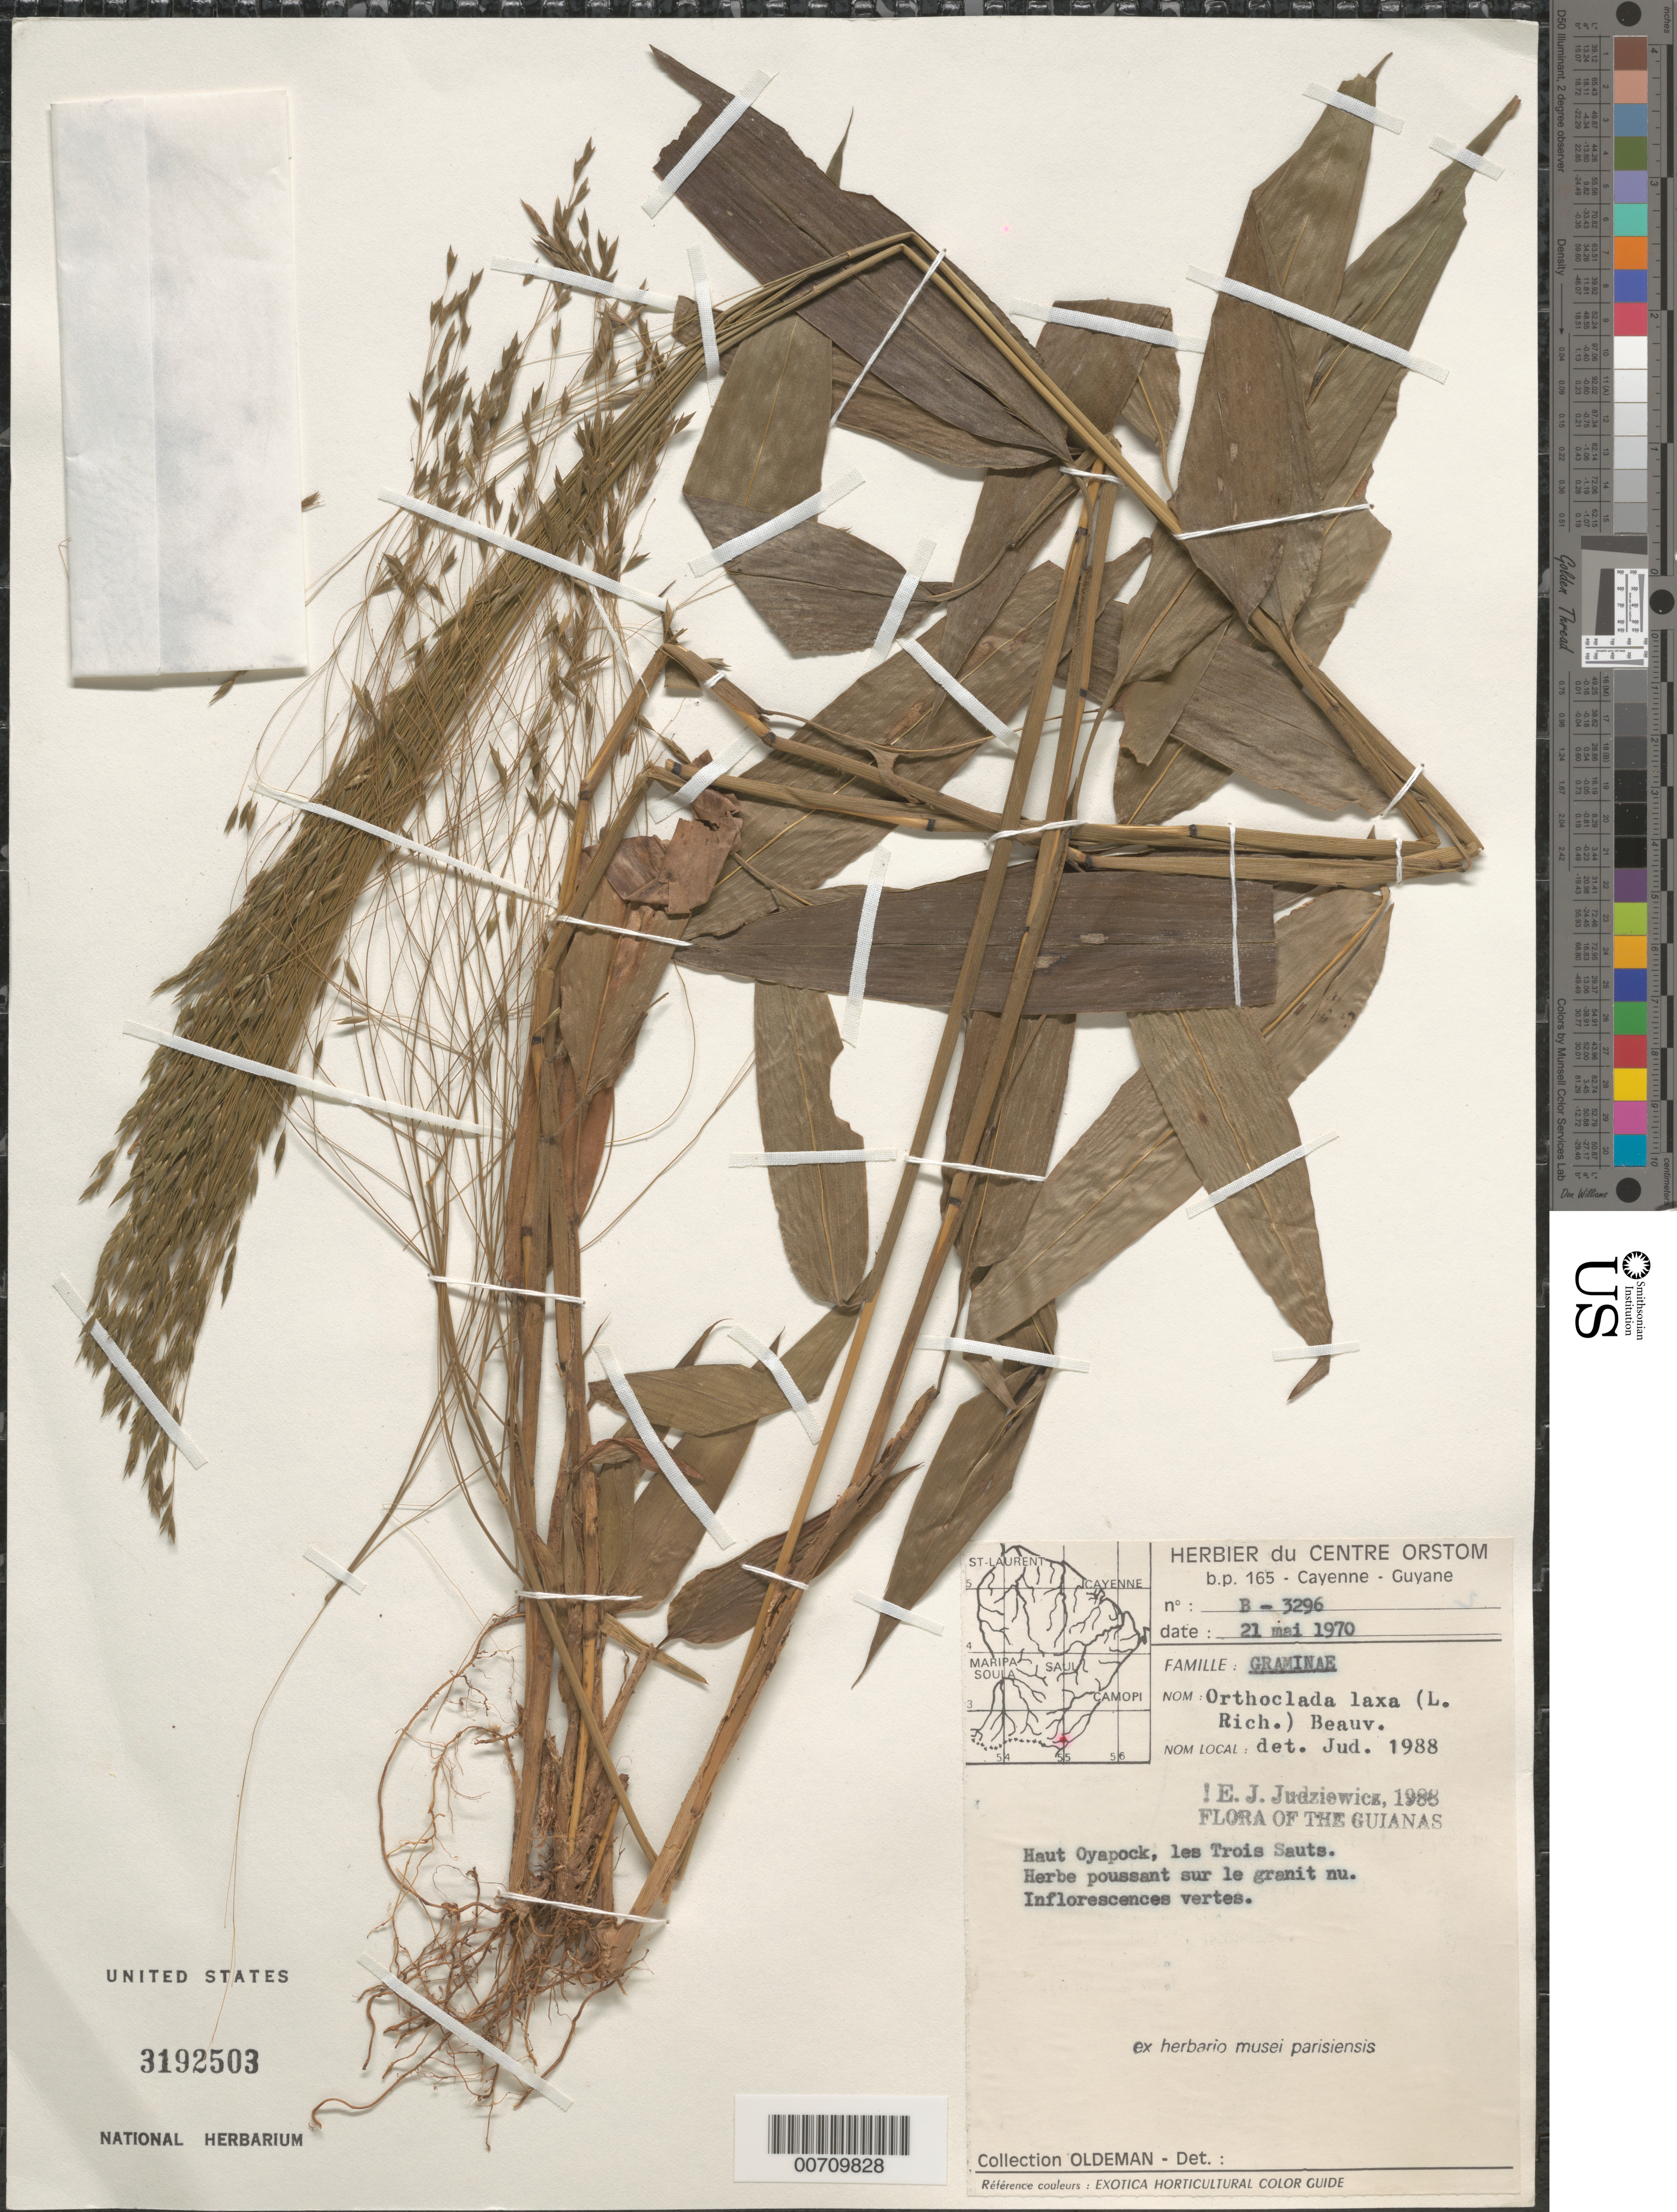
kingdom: Plantae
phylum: Tracheophyta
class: Liliopsida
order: Poales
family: Poaceae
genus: Orthoclada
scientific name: Orthoclada laxa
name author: P. Beauv.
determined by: Judziewicz, E. J.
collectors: R. Oldeman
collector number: B 3296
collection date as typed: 21-May-70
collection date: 1970-05-21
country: French Guiana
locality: Haut Oyapock, Trois Sauts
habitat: Poussant sur le granite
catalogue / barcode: US 3192503